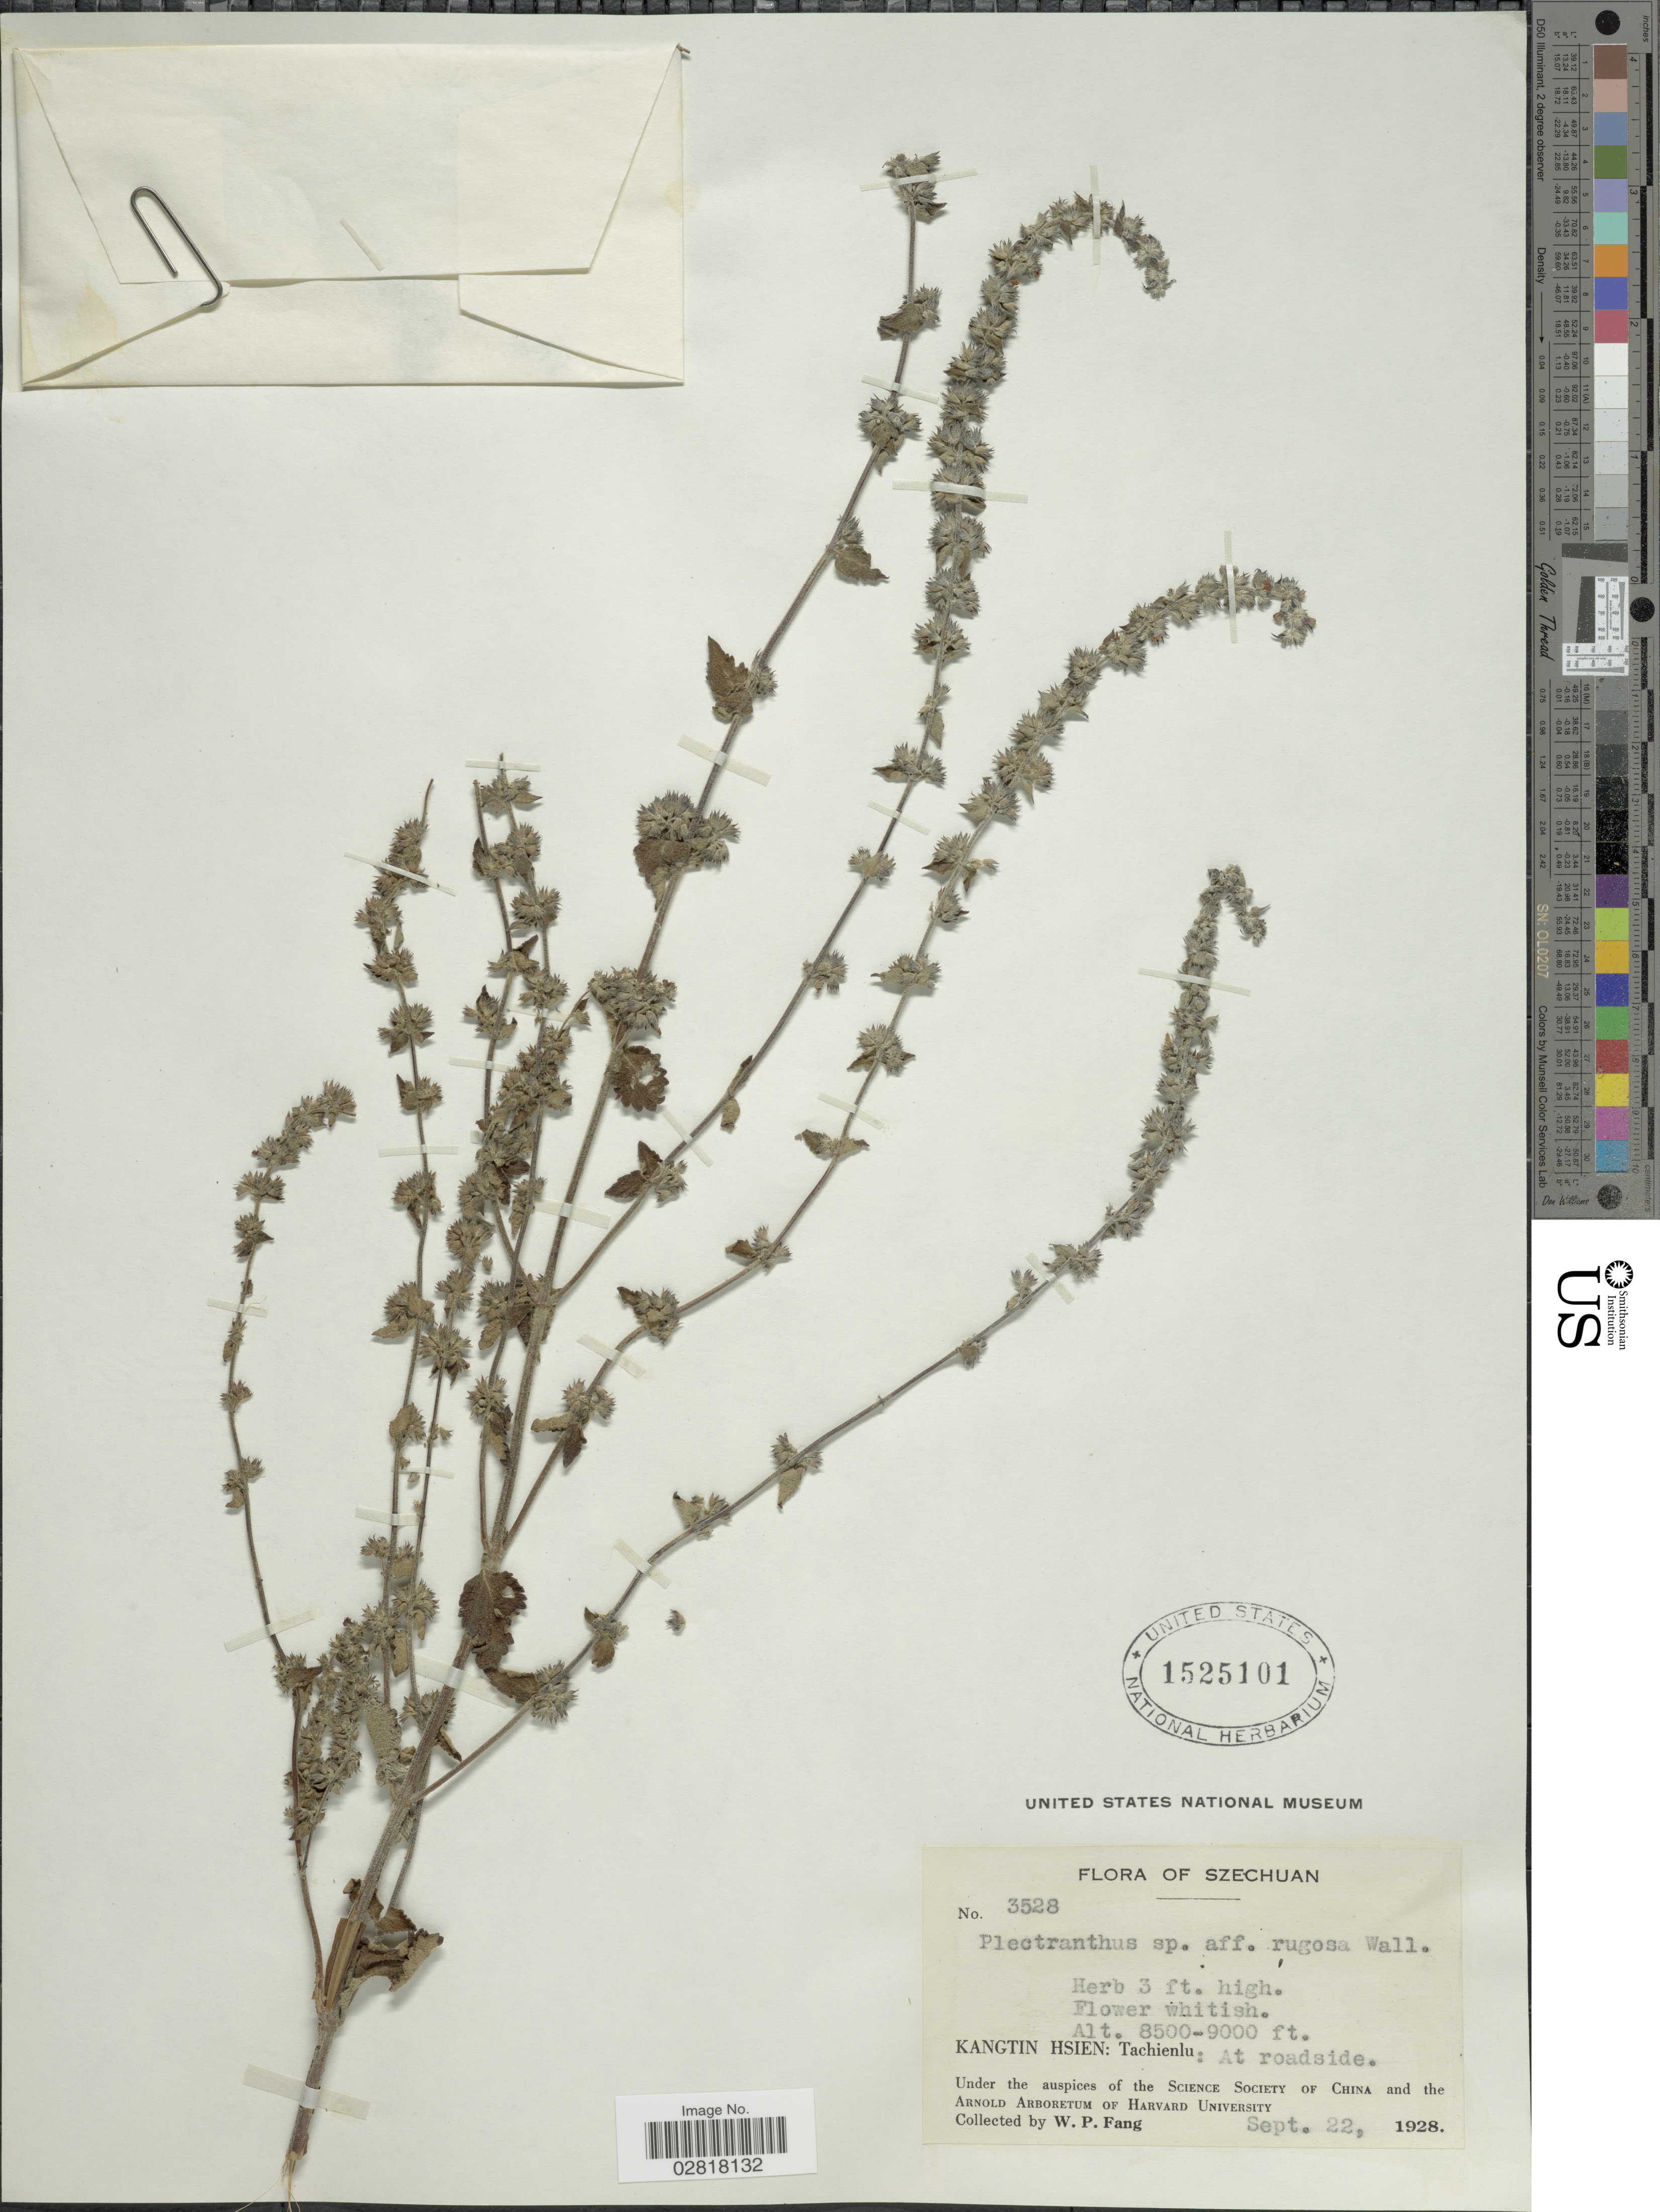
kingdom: Plantae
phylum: Tracheophyta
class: Magnoliopsida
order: Lamiales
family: Lamiaceae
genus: Plectranthus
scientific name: Plectranthus rugosus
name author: Wall. ex Benth.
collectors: W. P. Fang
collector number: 3528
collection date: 1928-09-22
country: China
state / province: Sichuan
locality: Szechuan, Kangtin Hsien: Tachienlu: At roadside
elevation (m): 2591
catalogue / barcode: US 1525101